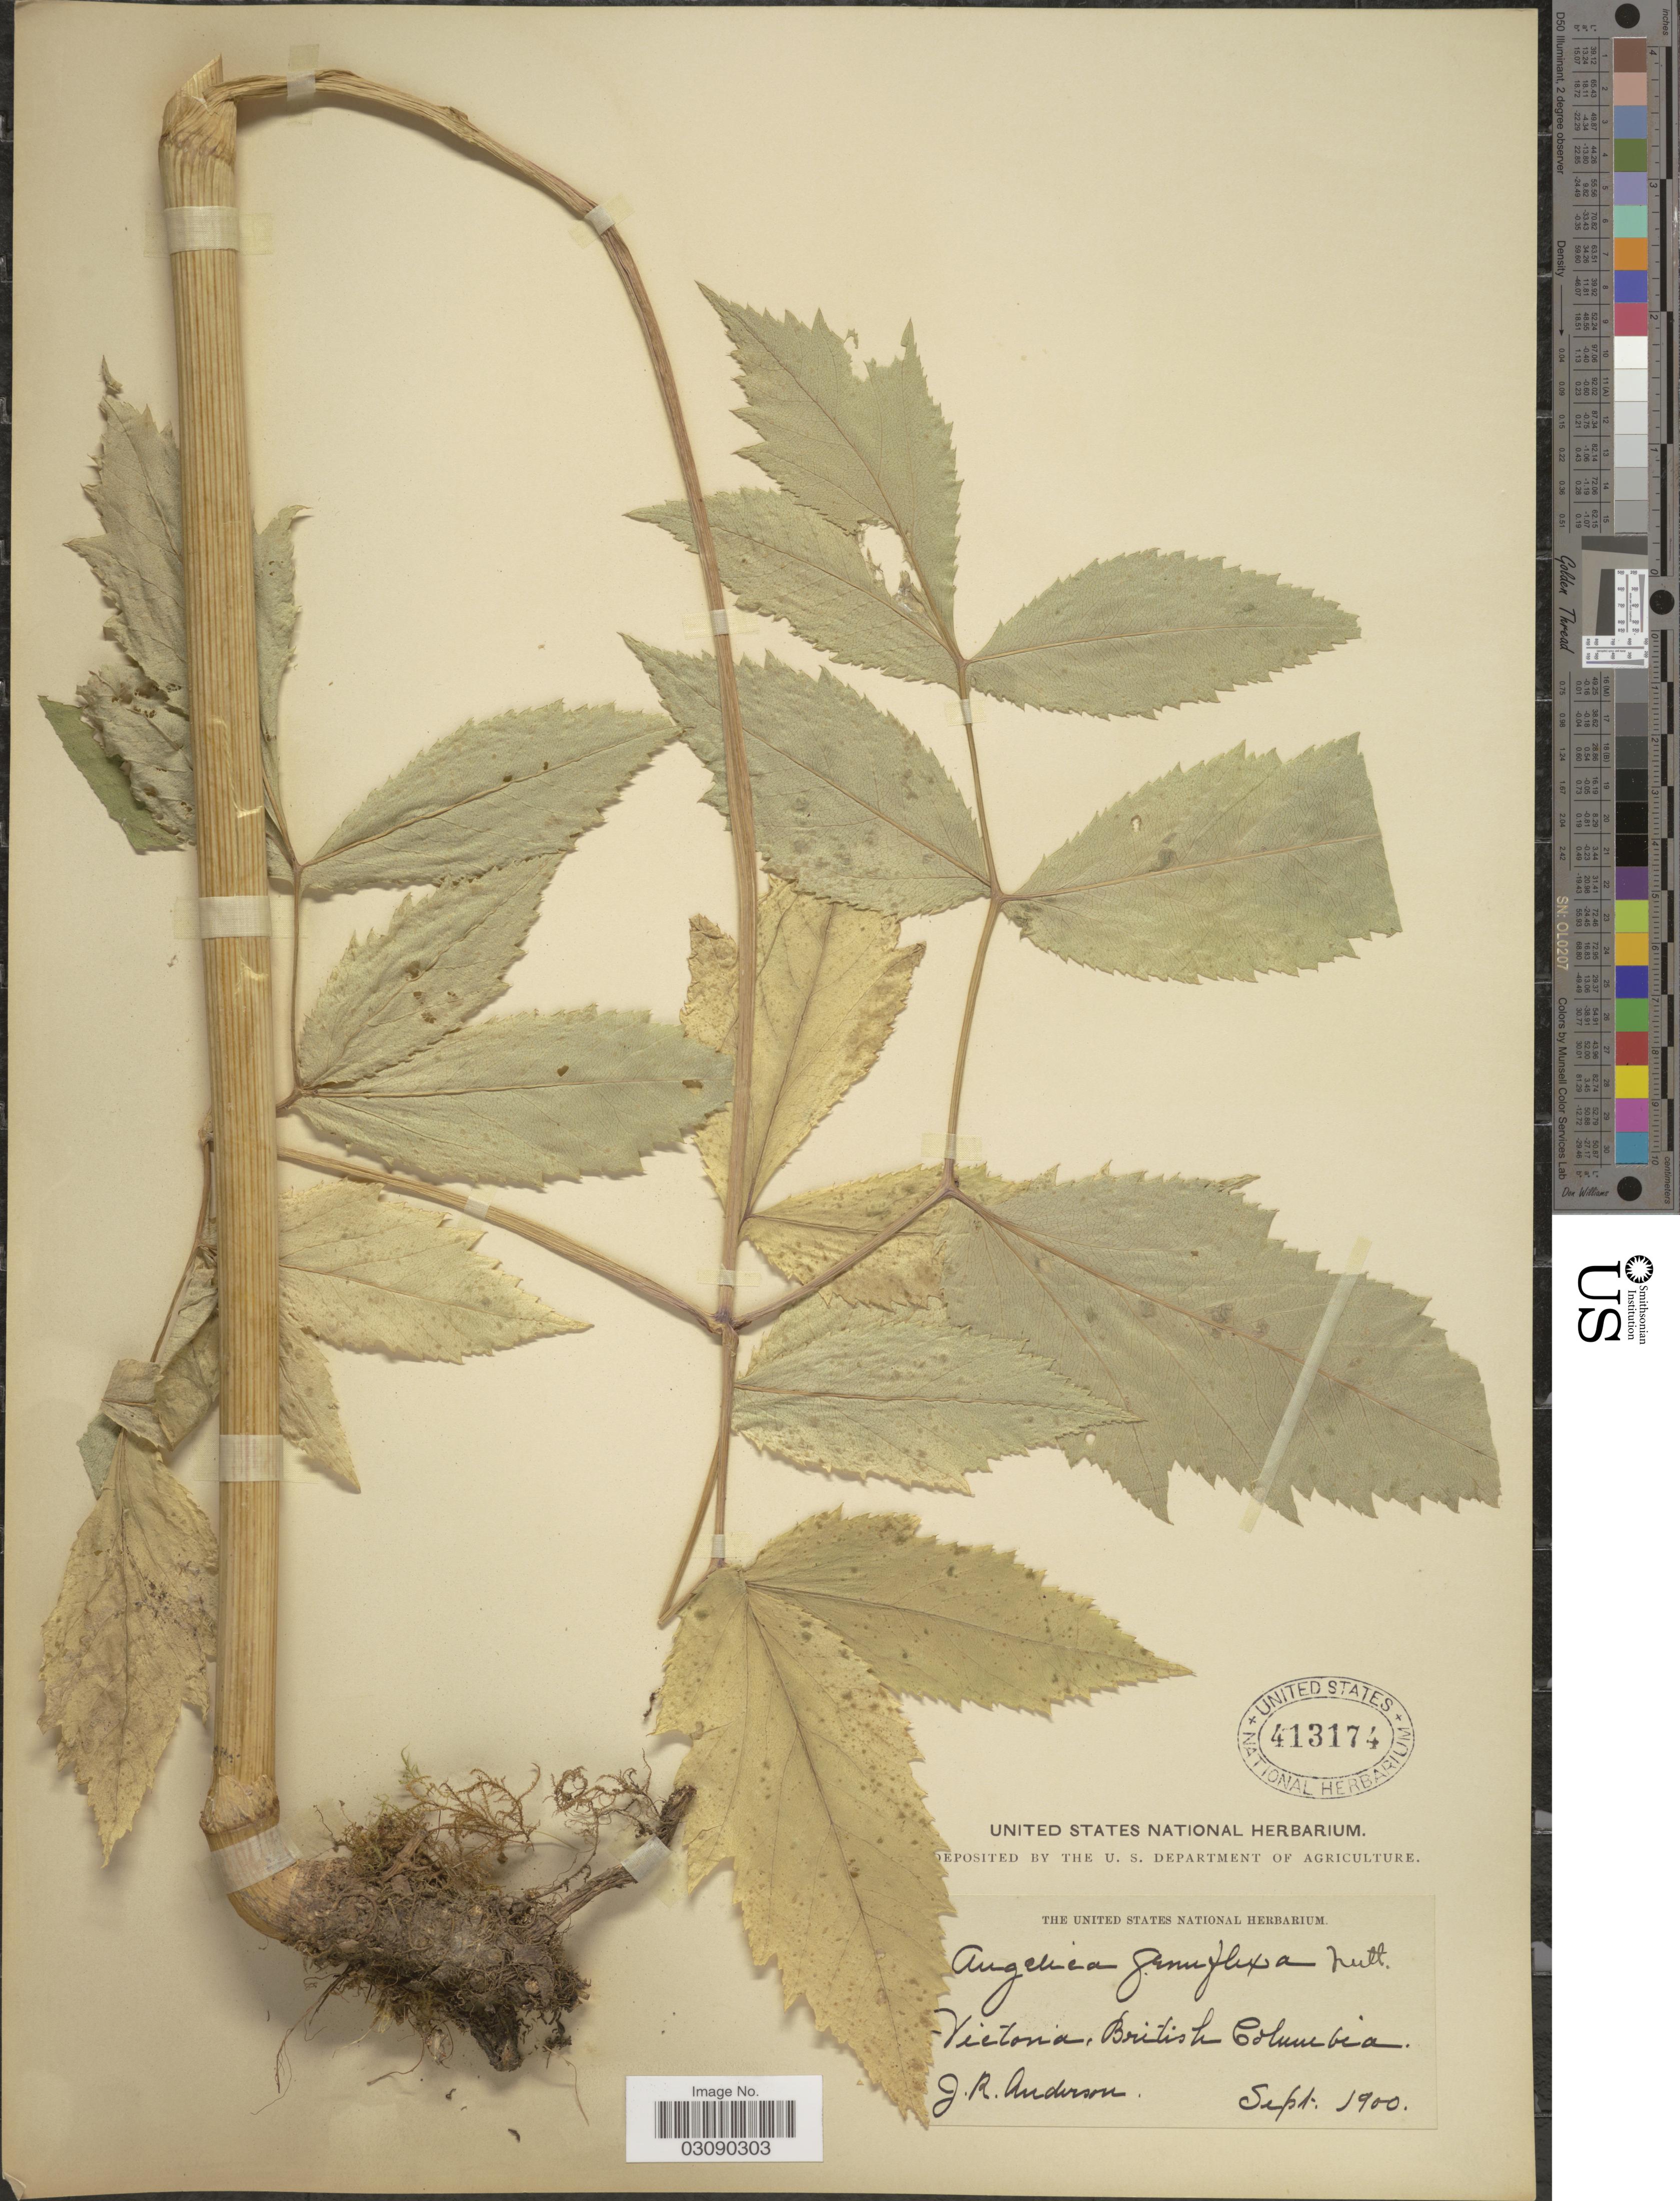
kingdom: Plantae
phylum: Tracheophyta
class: Magnoliopsida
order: Apiales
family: Apiaceae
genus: Angelica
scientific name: Angelica genuflexa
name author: Nutt.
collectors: J. R. Anderson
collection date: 1900-09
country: Canada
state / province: British Columbia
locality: Victoria, British Colombia.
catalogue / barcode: US 413174